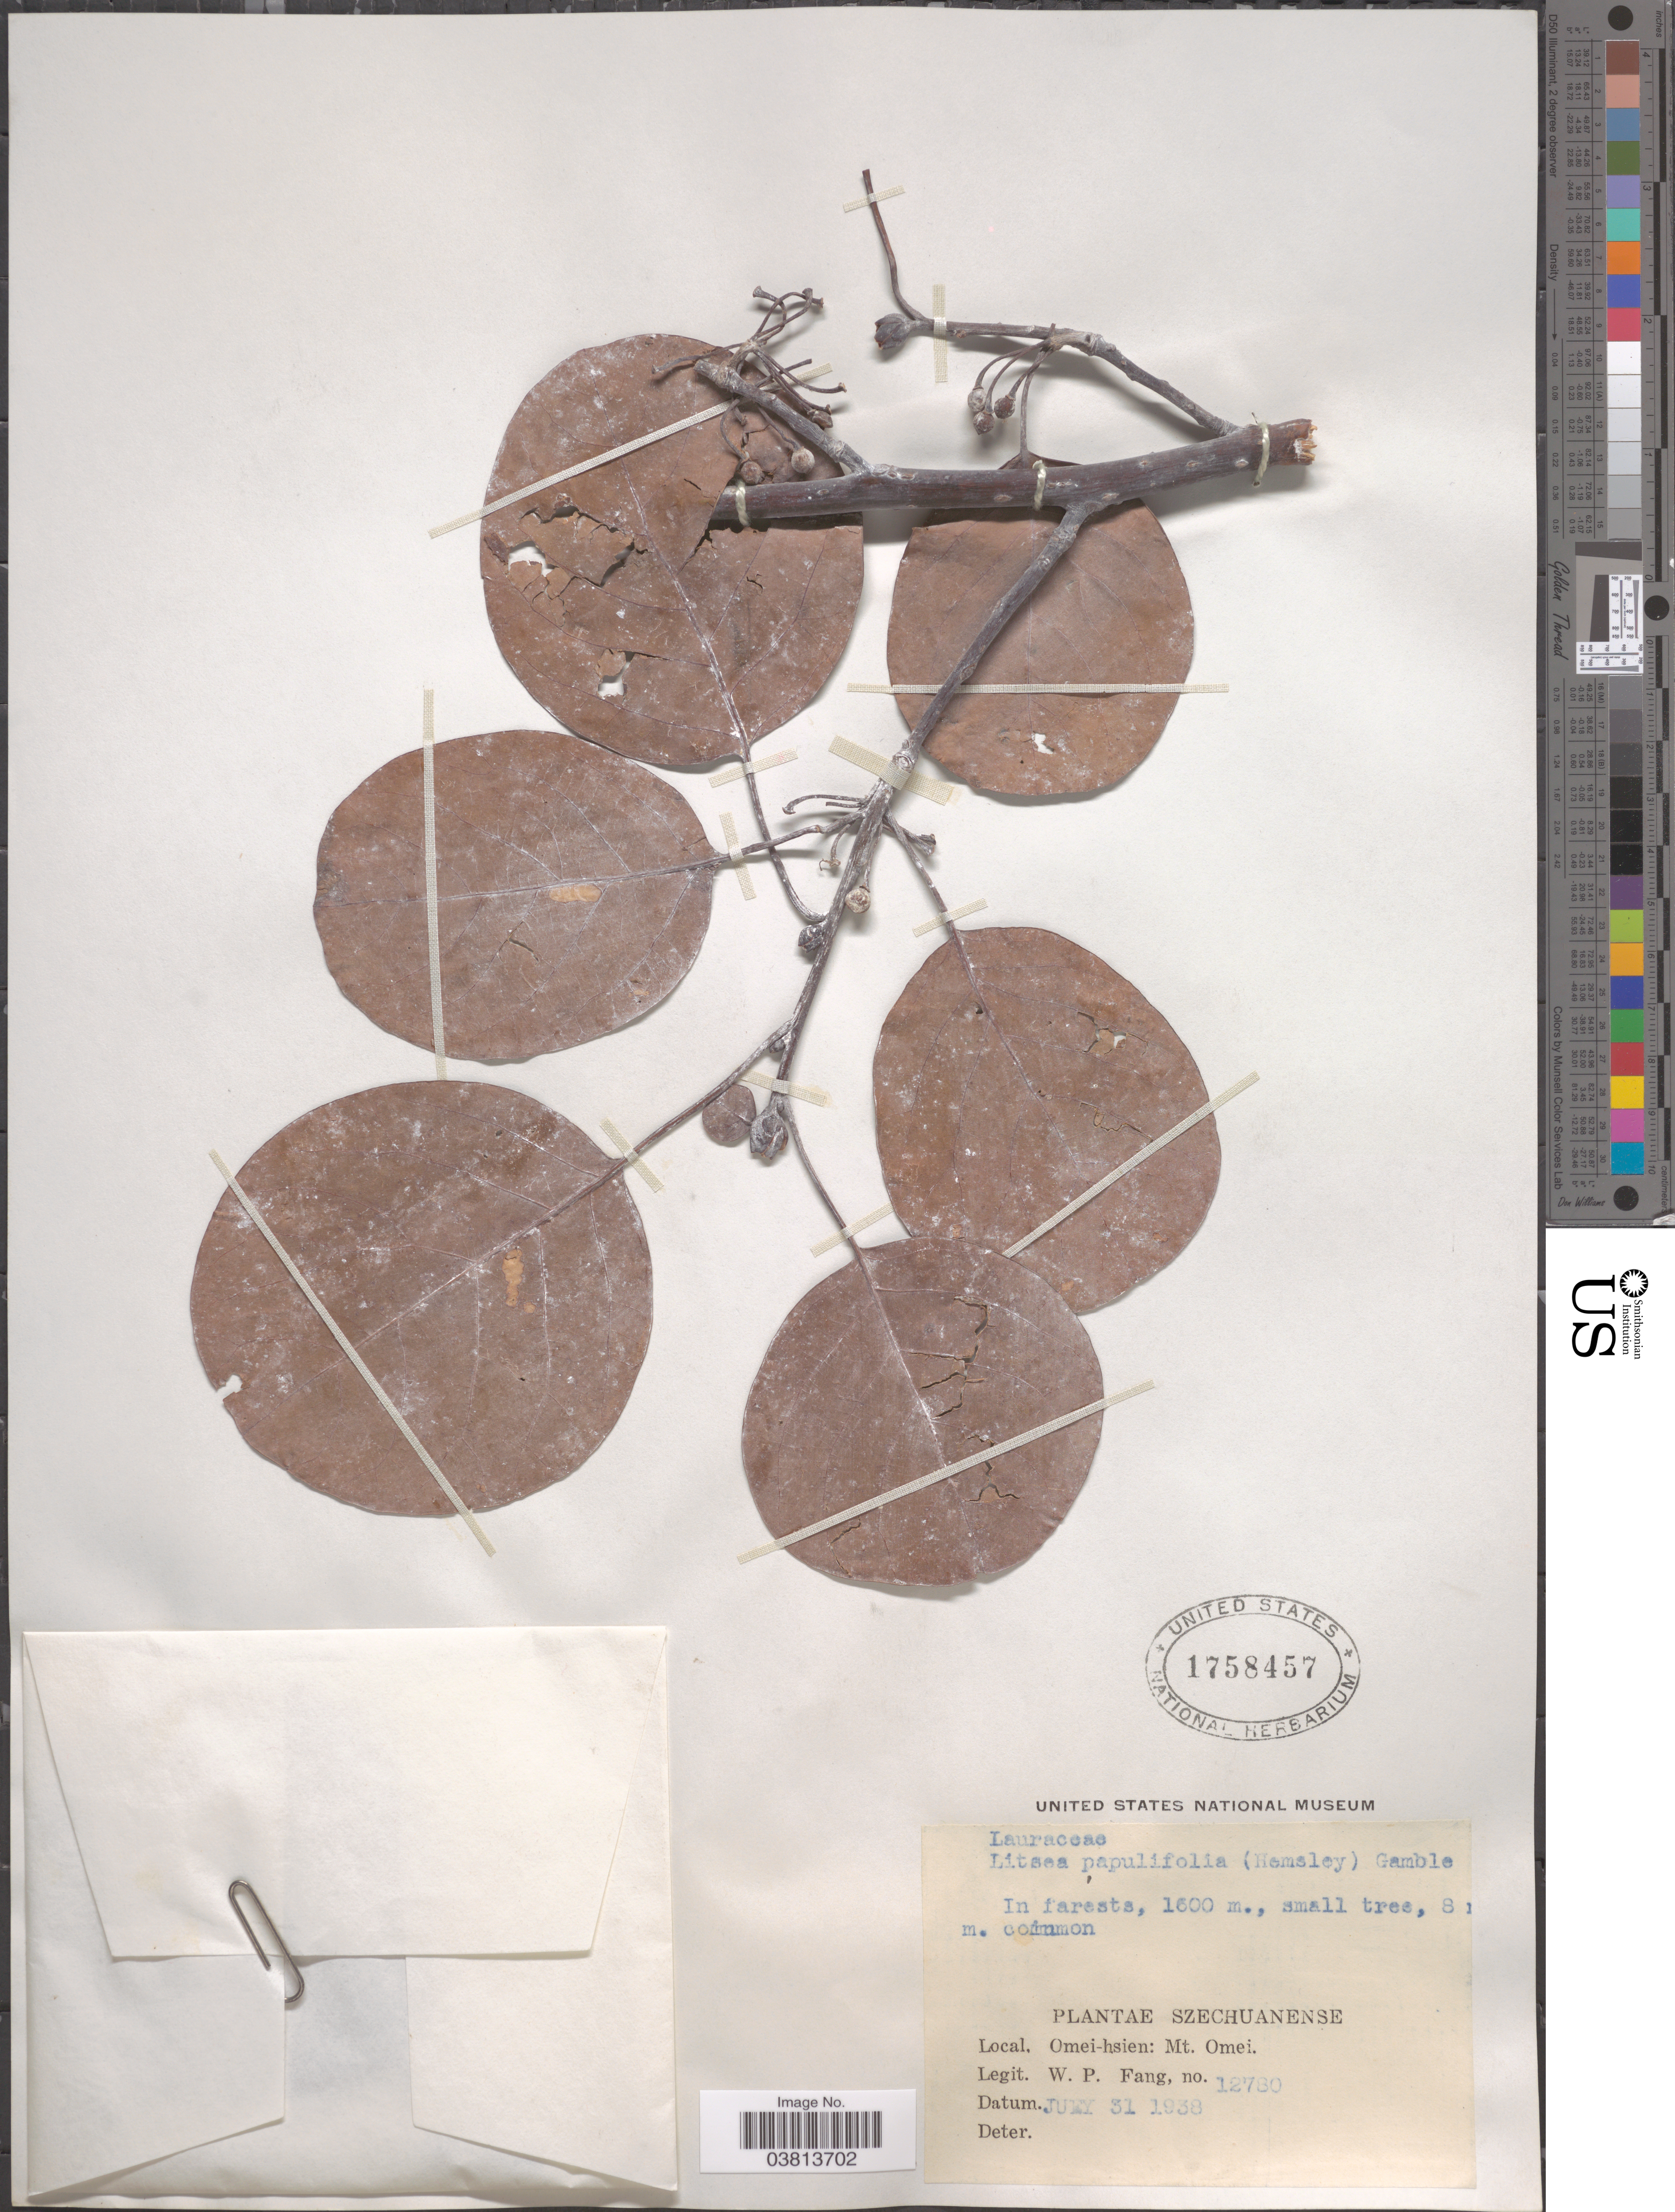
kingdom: Plantae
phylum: Tracheophyta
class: Magnoliopsida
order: Laurales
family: Lauraceae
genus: Litsea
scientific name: Litsea populifolia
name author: (Hemsl.) Gamble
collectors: W. P. Fang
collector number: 12780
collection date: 1938-07-31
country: China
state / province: Sichuan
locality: Szechuanense. Omei-hsien: Mt. Omei.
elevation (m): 1600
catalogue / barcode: US 1758457